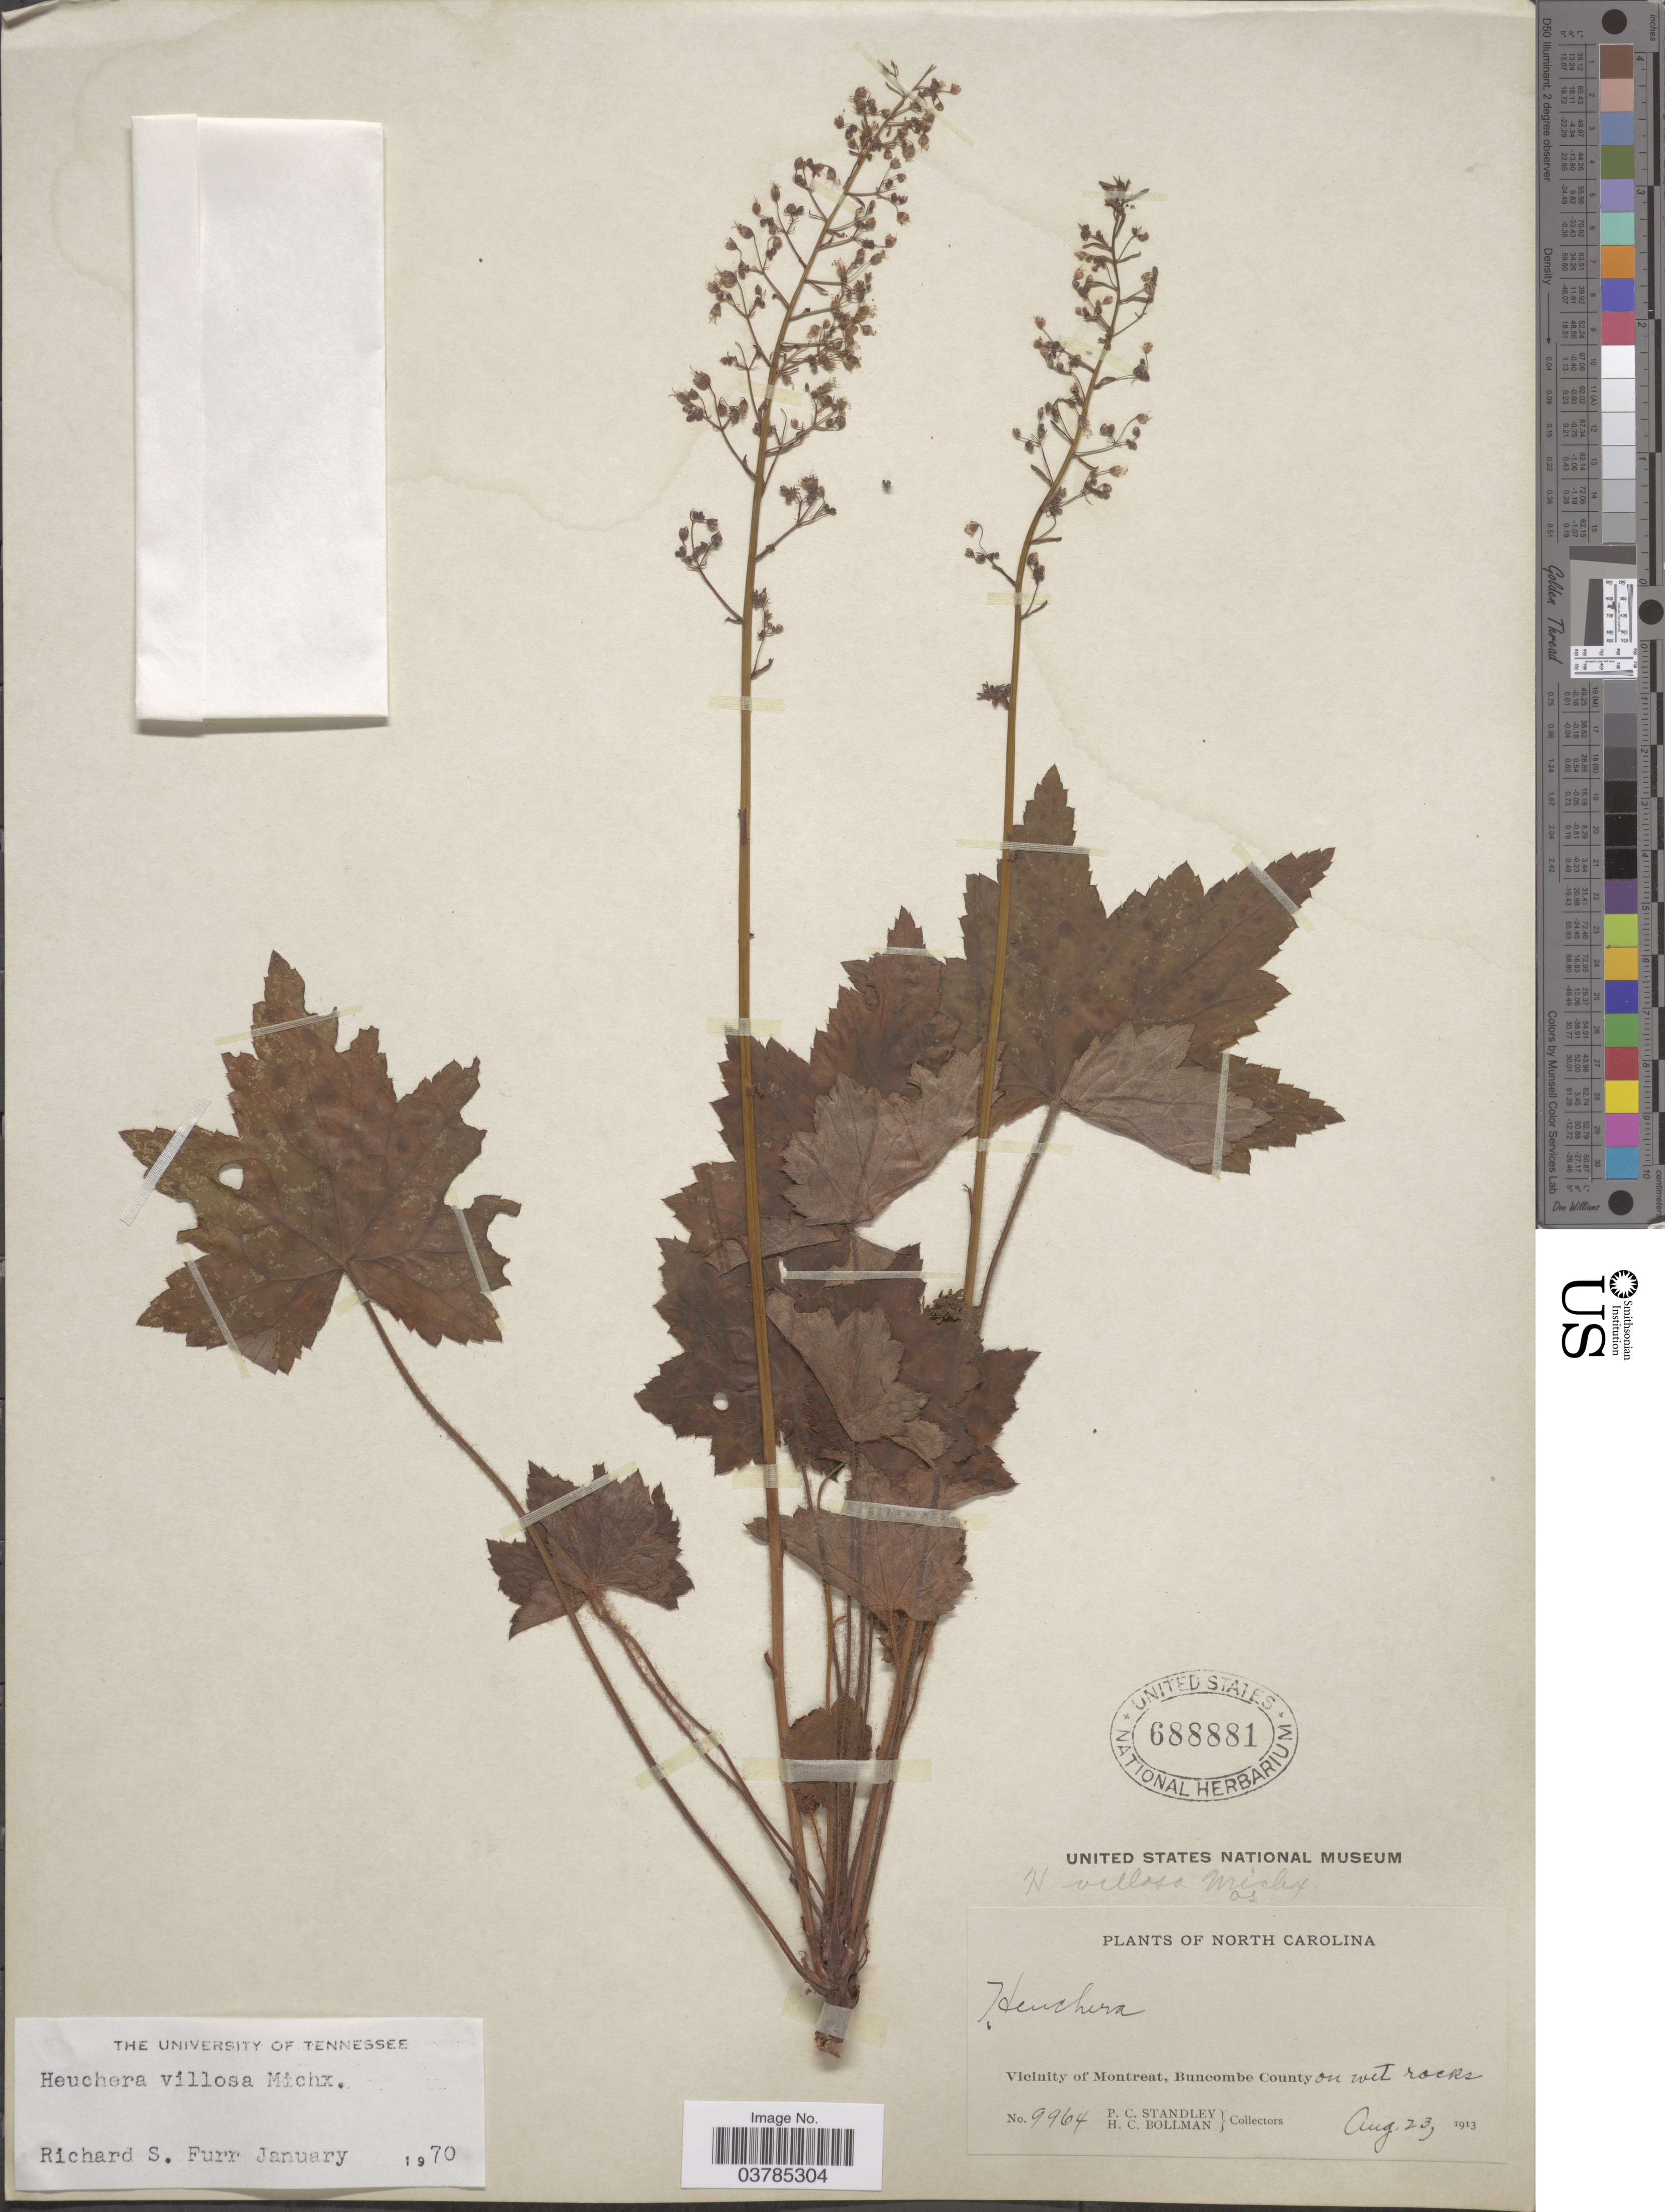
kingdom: Plantae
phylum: Tracheophyta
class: Magnoliopsida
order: Saxifragales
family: Saxifragaceae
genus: Heuchera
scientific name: Heuchera villosa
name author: Michx.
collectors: P. C. Standley & H. C. Bollman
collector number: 9964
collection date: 1913-08-23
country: United States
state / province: North Carolina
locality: Vicinity of Montreat, Buncombe County.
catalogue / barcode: US 688881